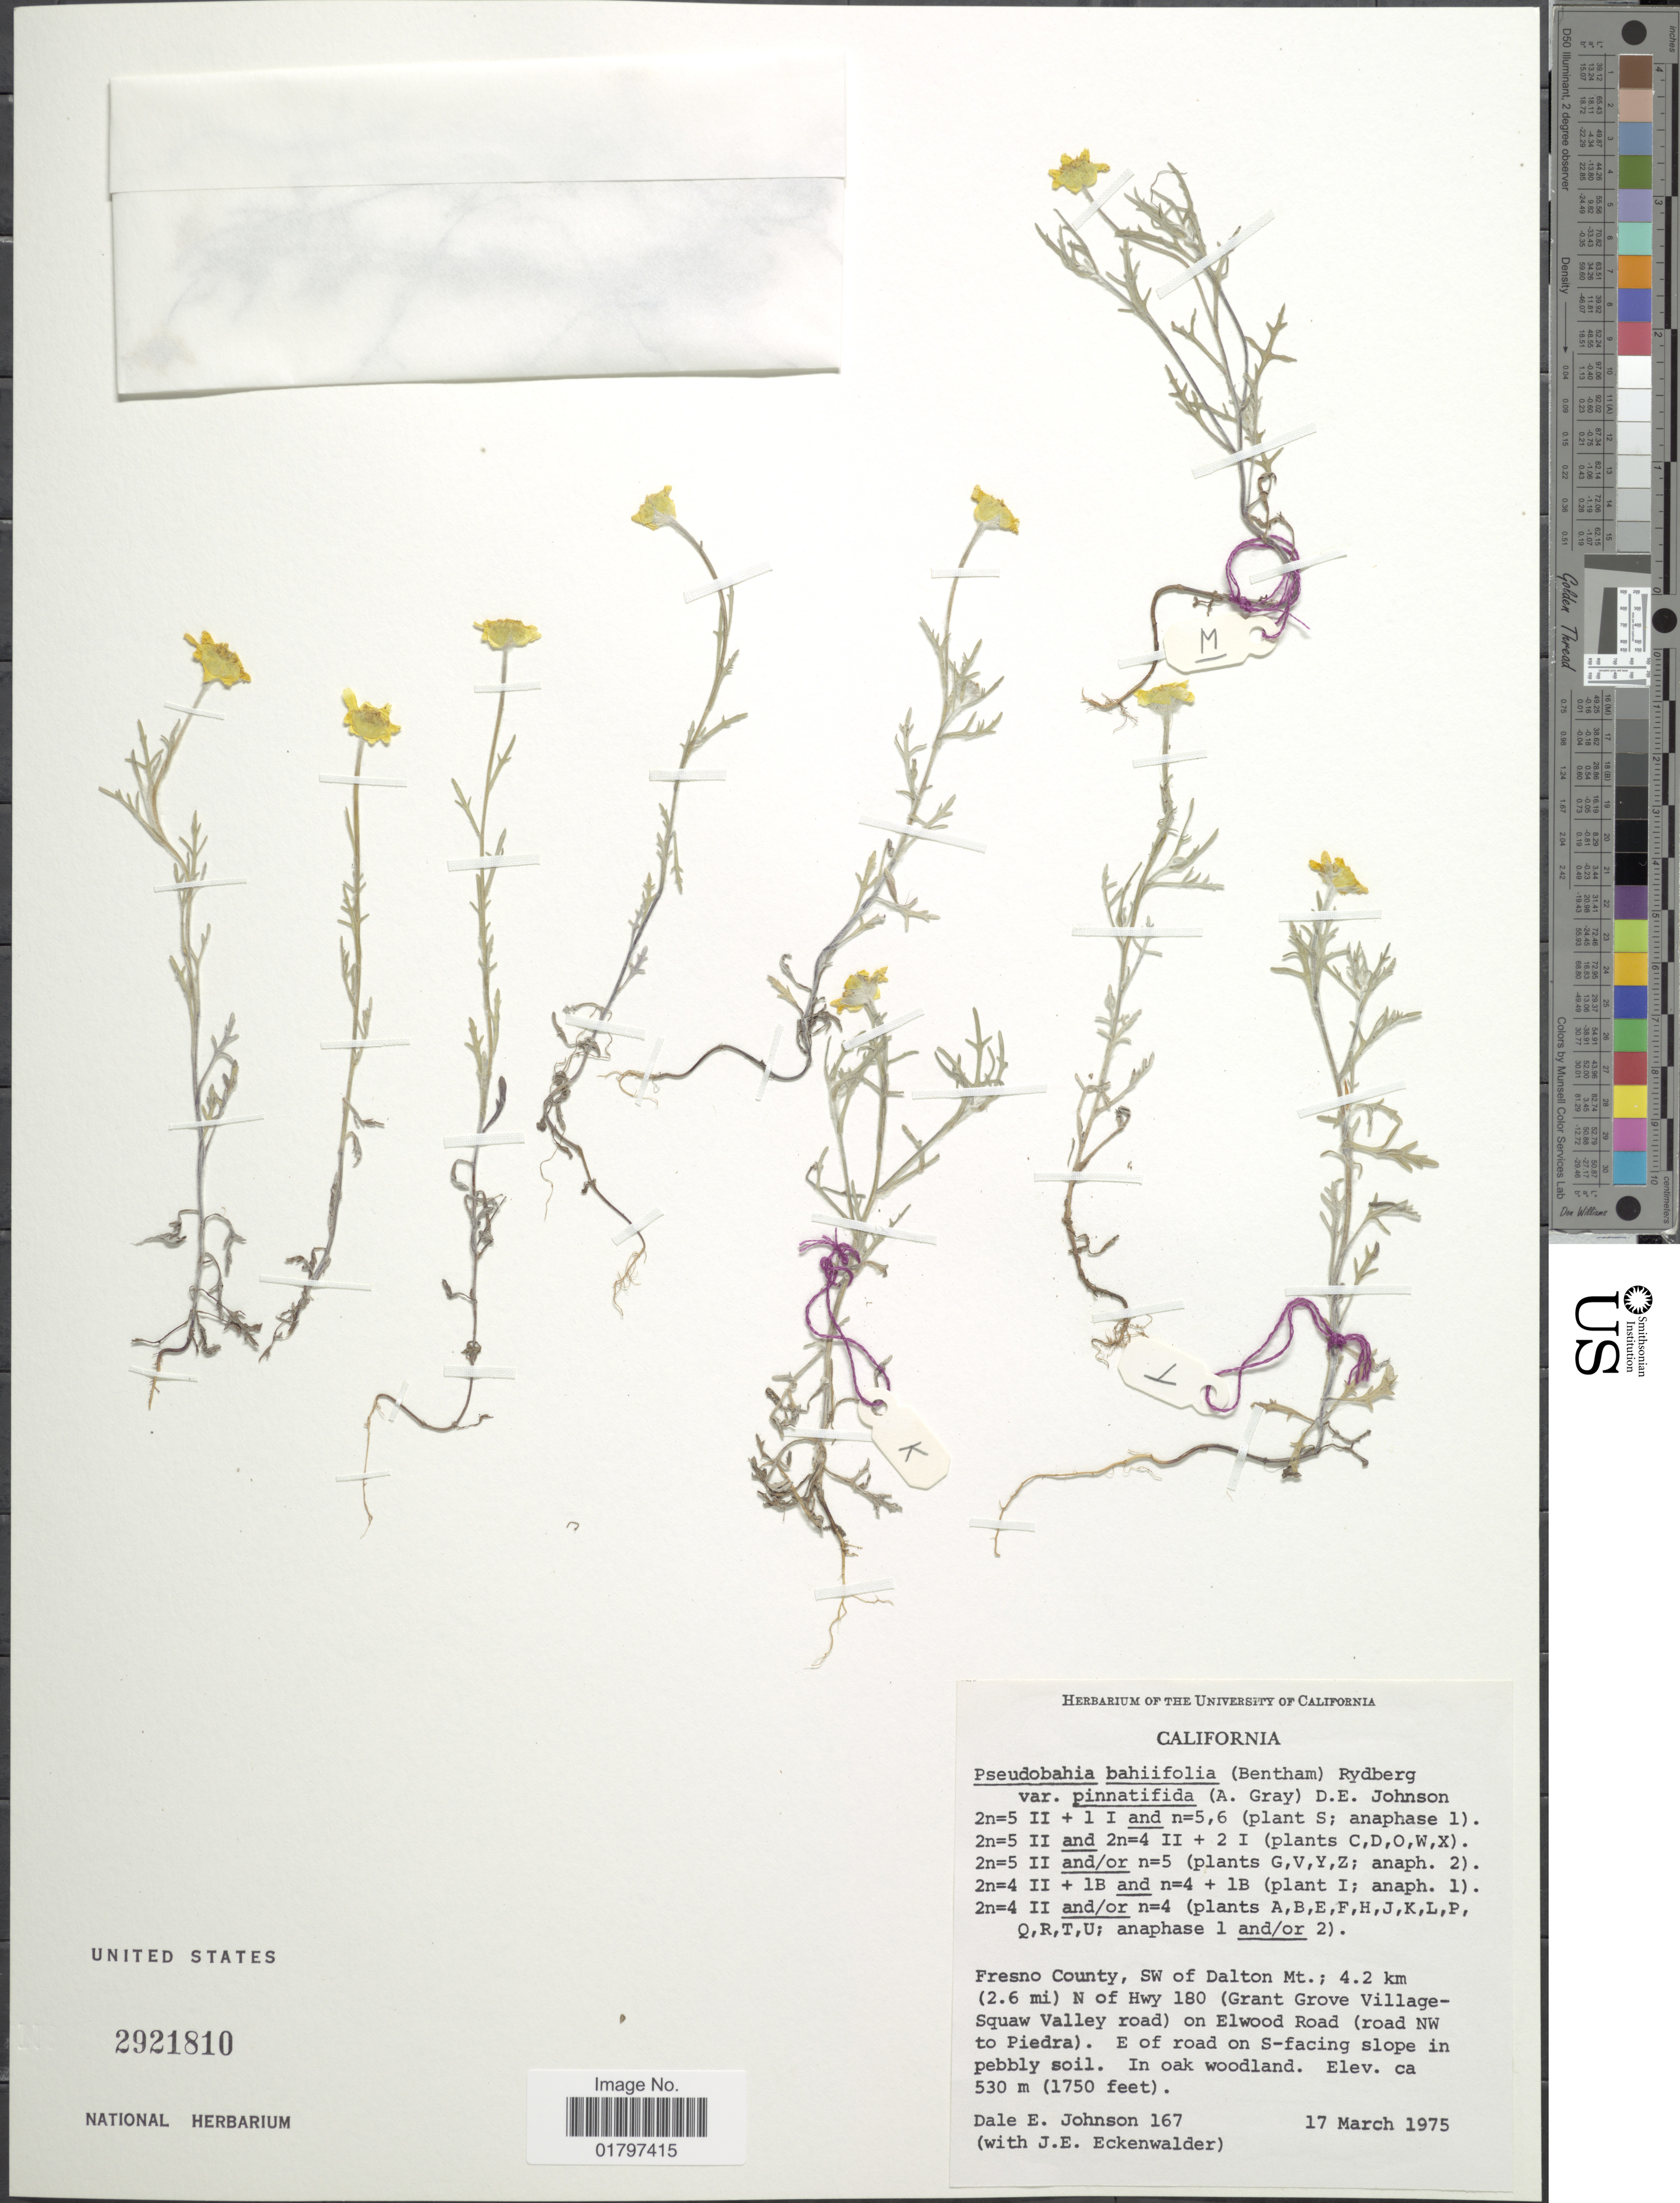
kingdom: Plantae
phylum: Tracheophyta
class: Magnoliopsida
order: Asterales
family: Asteraceae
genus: Monolopia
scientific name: Monolopia bahiifolia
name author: Benth.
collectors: D. E. Johnson & J. Eckenwalder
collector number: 167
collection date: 1975-03-17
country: United States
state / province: California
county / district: Fresno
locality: Fresno County, SW of Dalton Mt.; 4.2 km (2.6 mi) N of Hwy 180 (Grant Grove Village-Squaw Valley road) on Elwood Road (road NW to Piedra). E of road on S-facing slope in pebbly soil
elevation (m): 530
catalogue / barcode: US 2921810